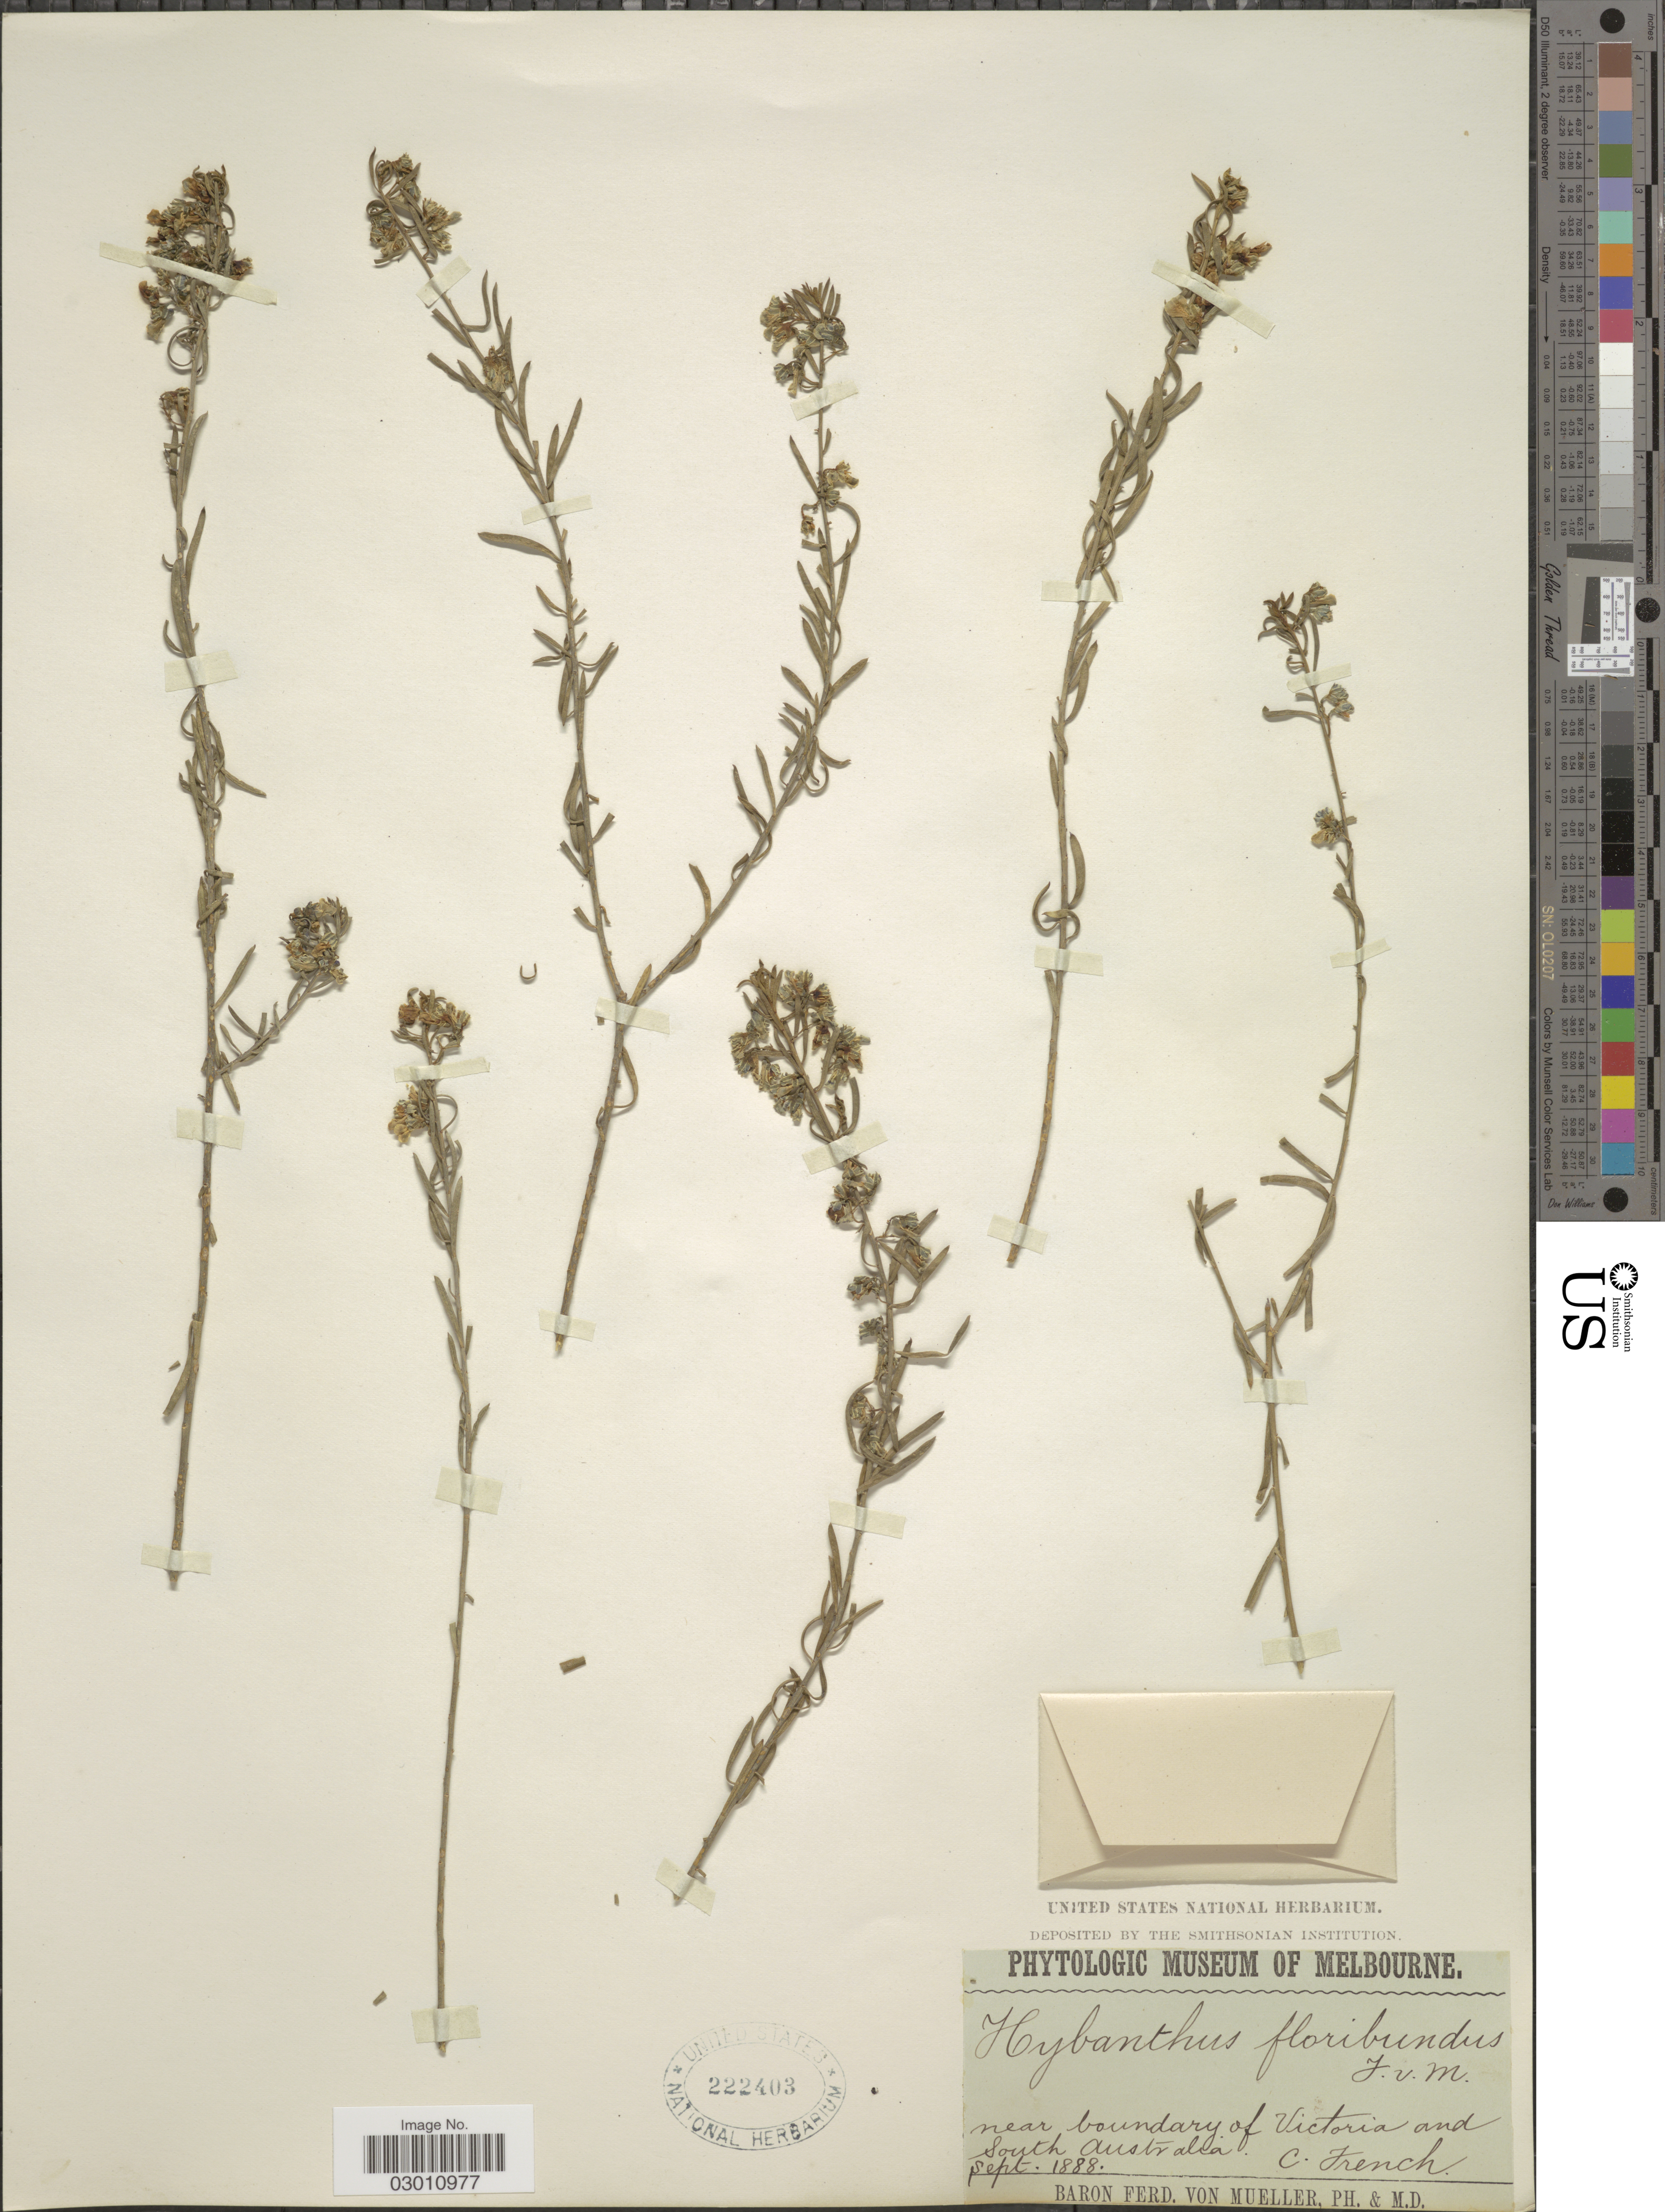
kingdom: Plantae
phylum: Tracheophyta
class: Magnoliopsida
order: Malpighiales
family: Violaceae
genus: Pigea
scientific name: Pigea floribunda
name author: Lindl.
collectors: C. French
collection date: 1888-09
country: Australia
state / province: South Australia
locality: Near boundary of Victoria and South Australia.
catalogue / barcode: US 222403